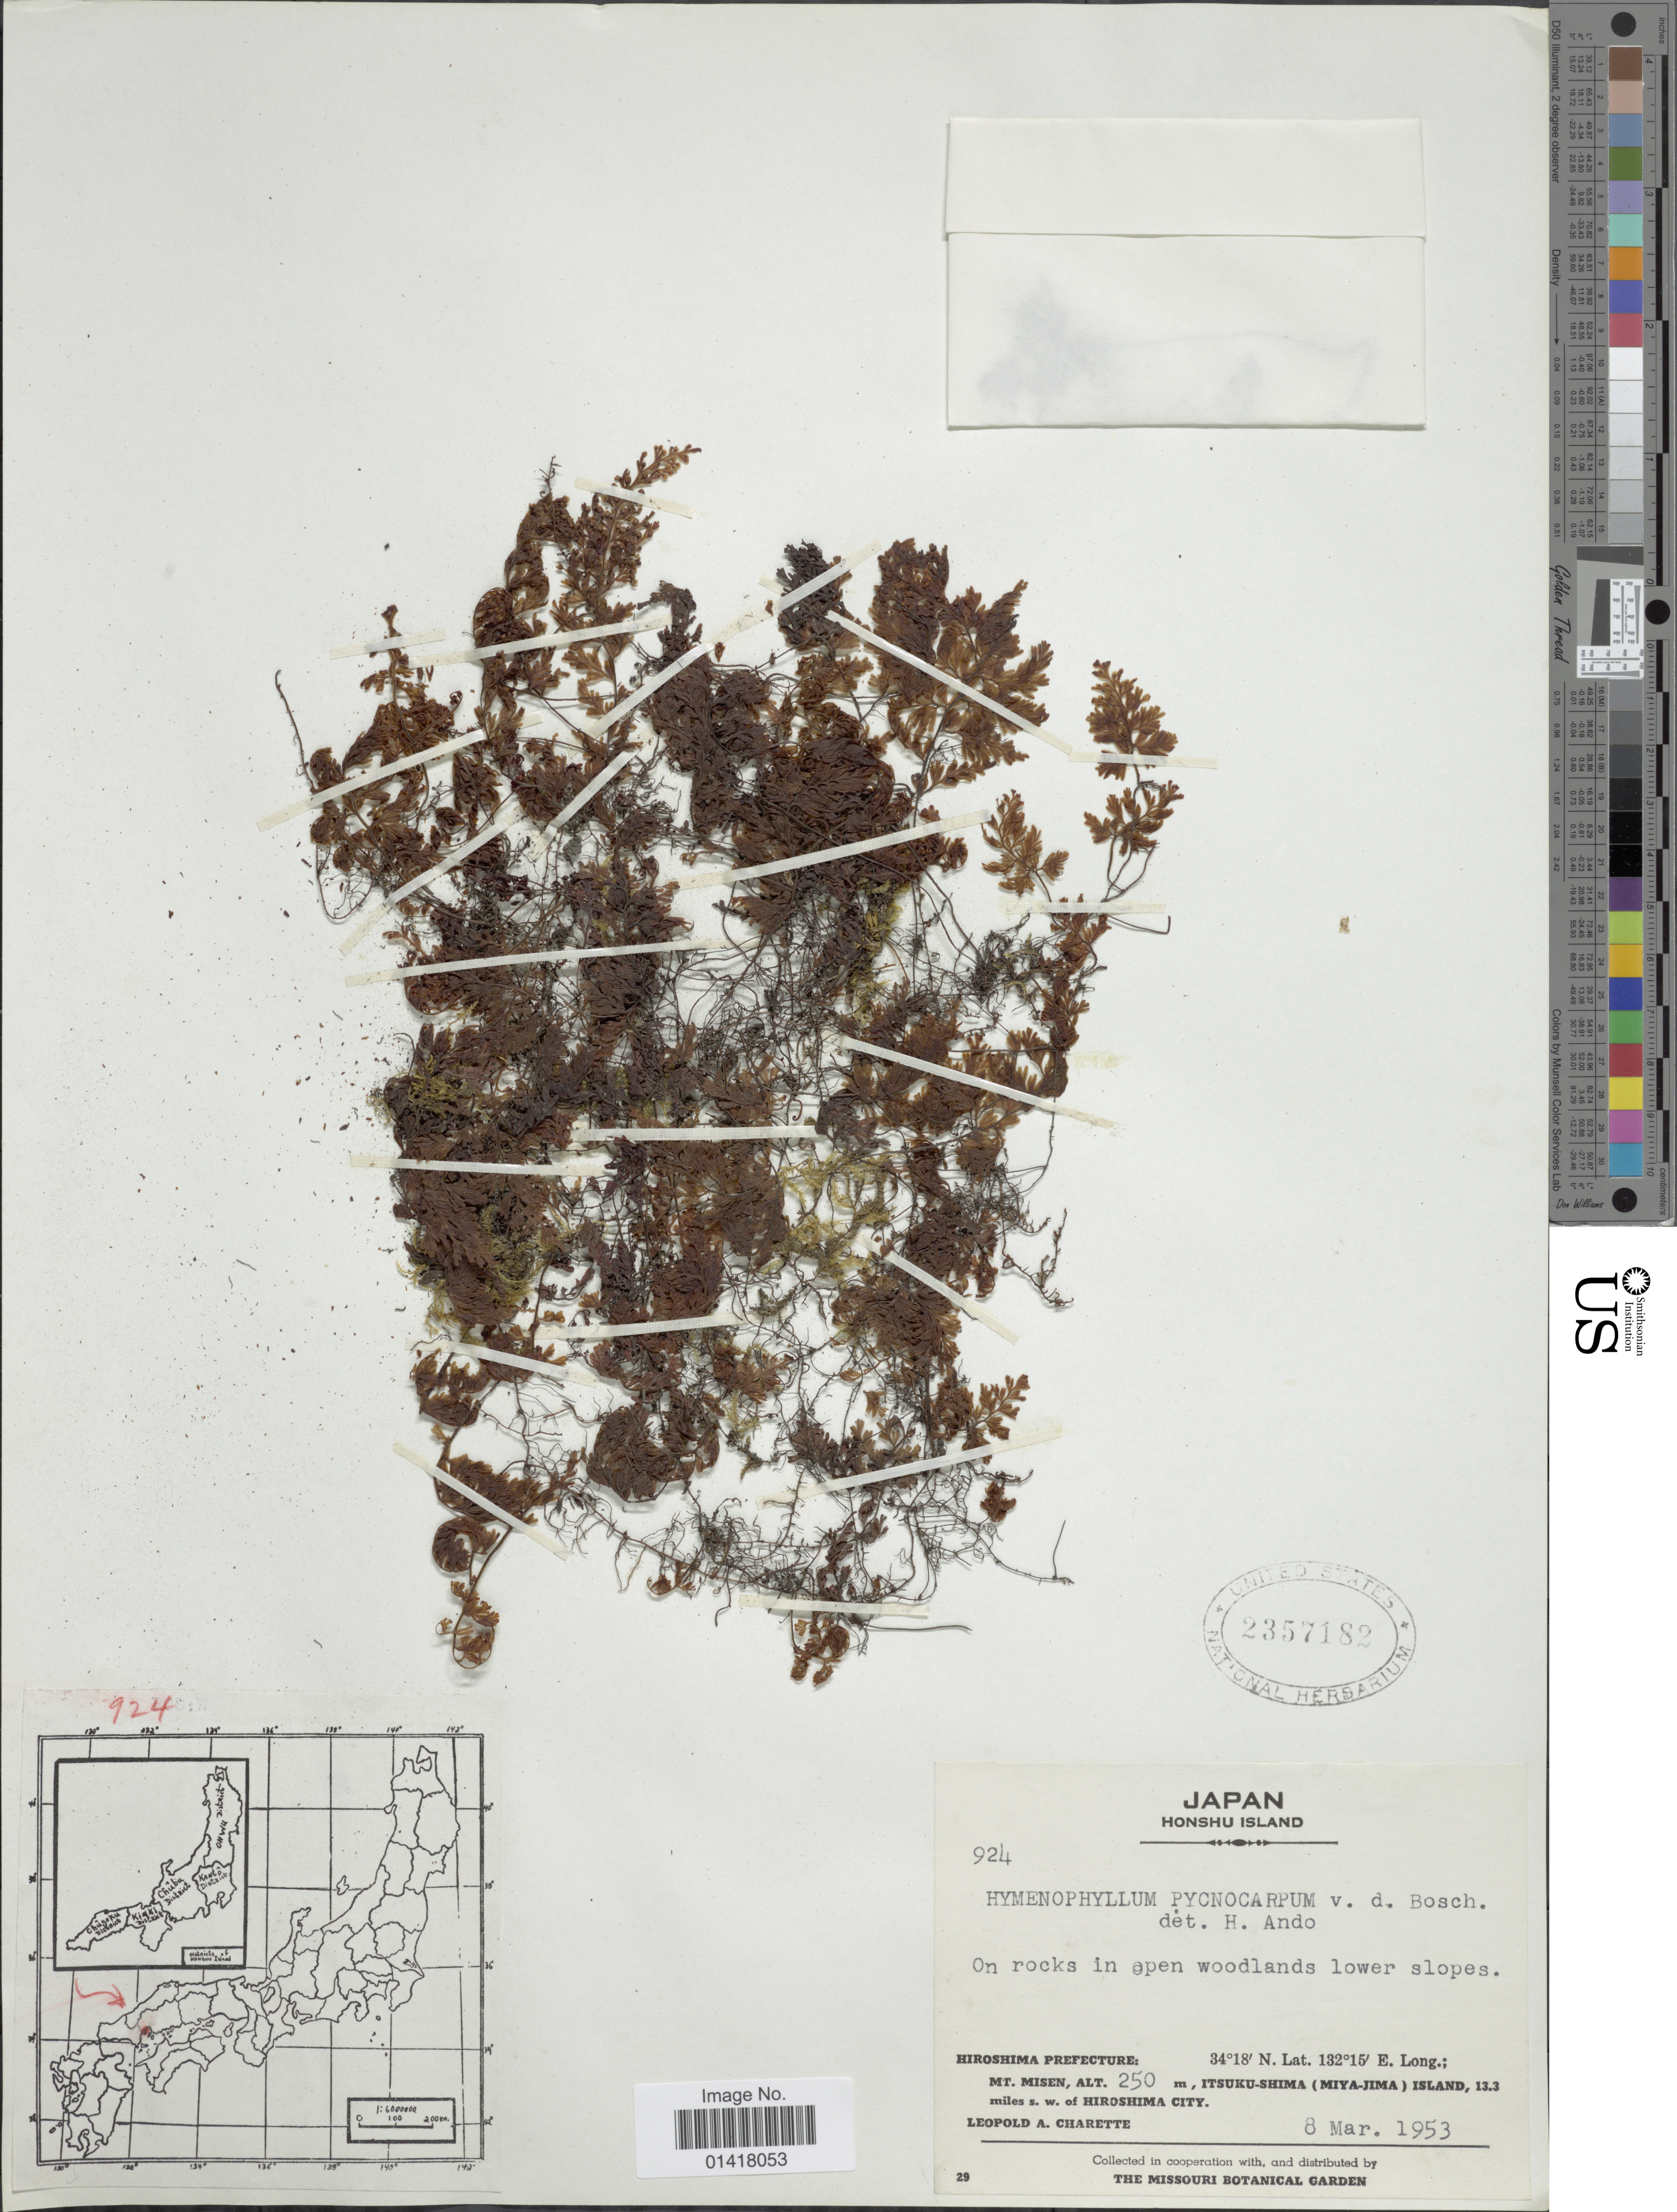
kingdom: Plantae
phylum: Tracheophyta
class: Polypodiopsida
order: Hymenophyllales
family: Hymenophyllaceae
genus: Hymenophyllum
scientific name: Hymenophyllum pycnocarpum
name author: Bosch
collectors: L. A. Charette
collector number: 924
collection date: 1953-03-08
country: Japan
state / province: Hirosima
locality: Honshu Island. Hiroshima Prefercture. Mt. Misen. Itsuku-shima (Miya-Jima) Island, 13.3 miles s.w. of Hiroshima City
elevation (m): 250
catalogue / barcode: US 2357182